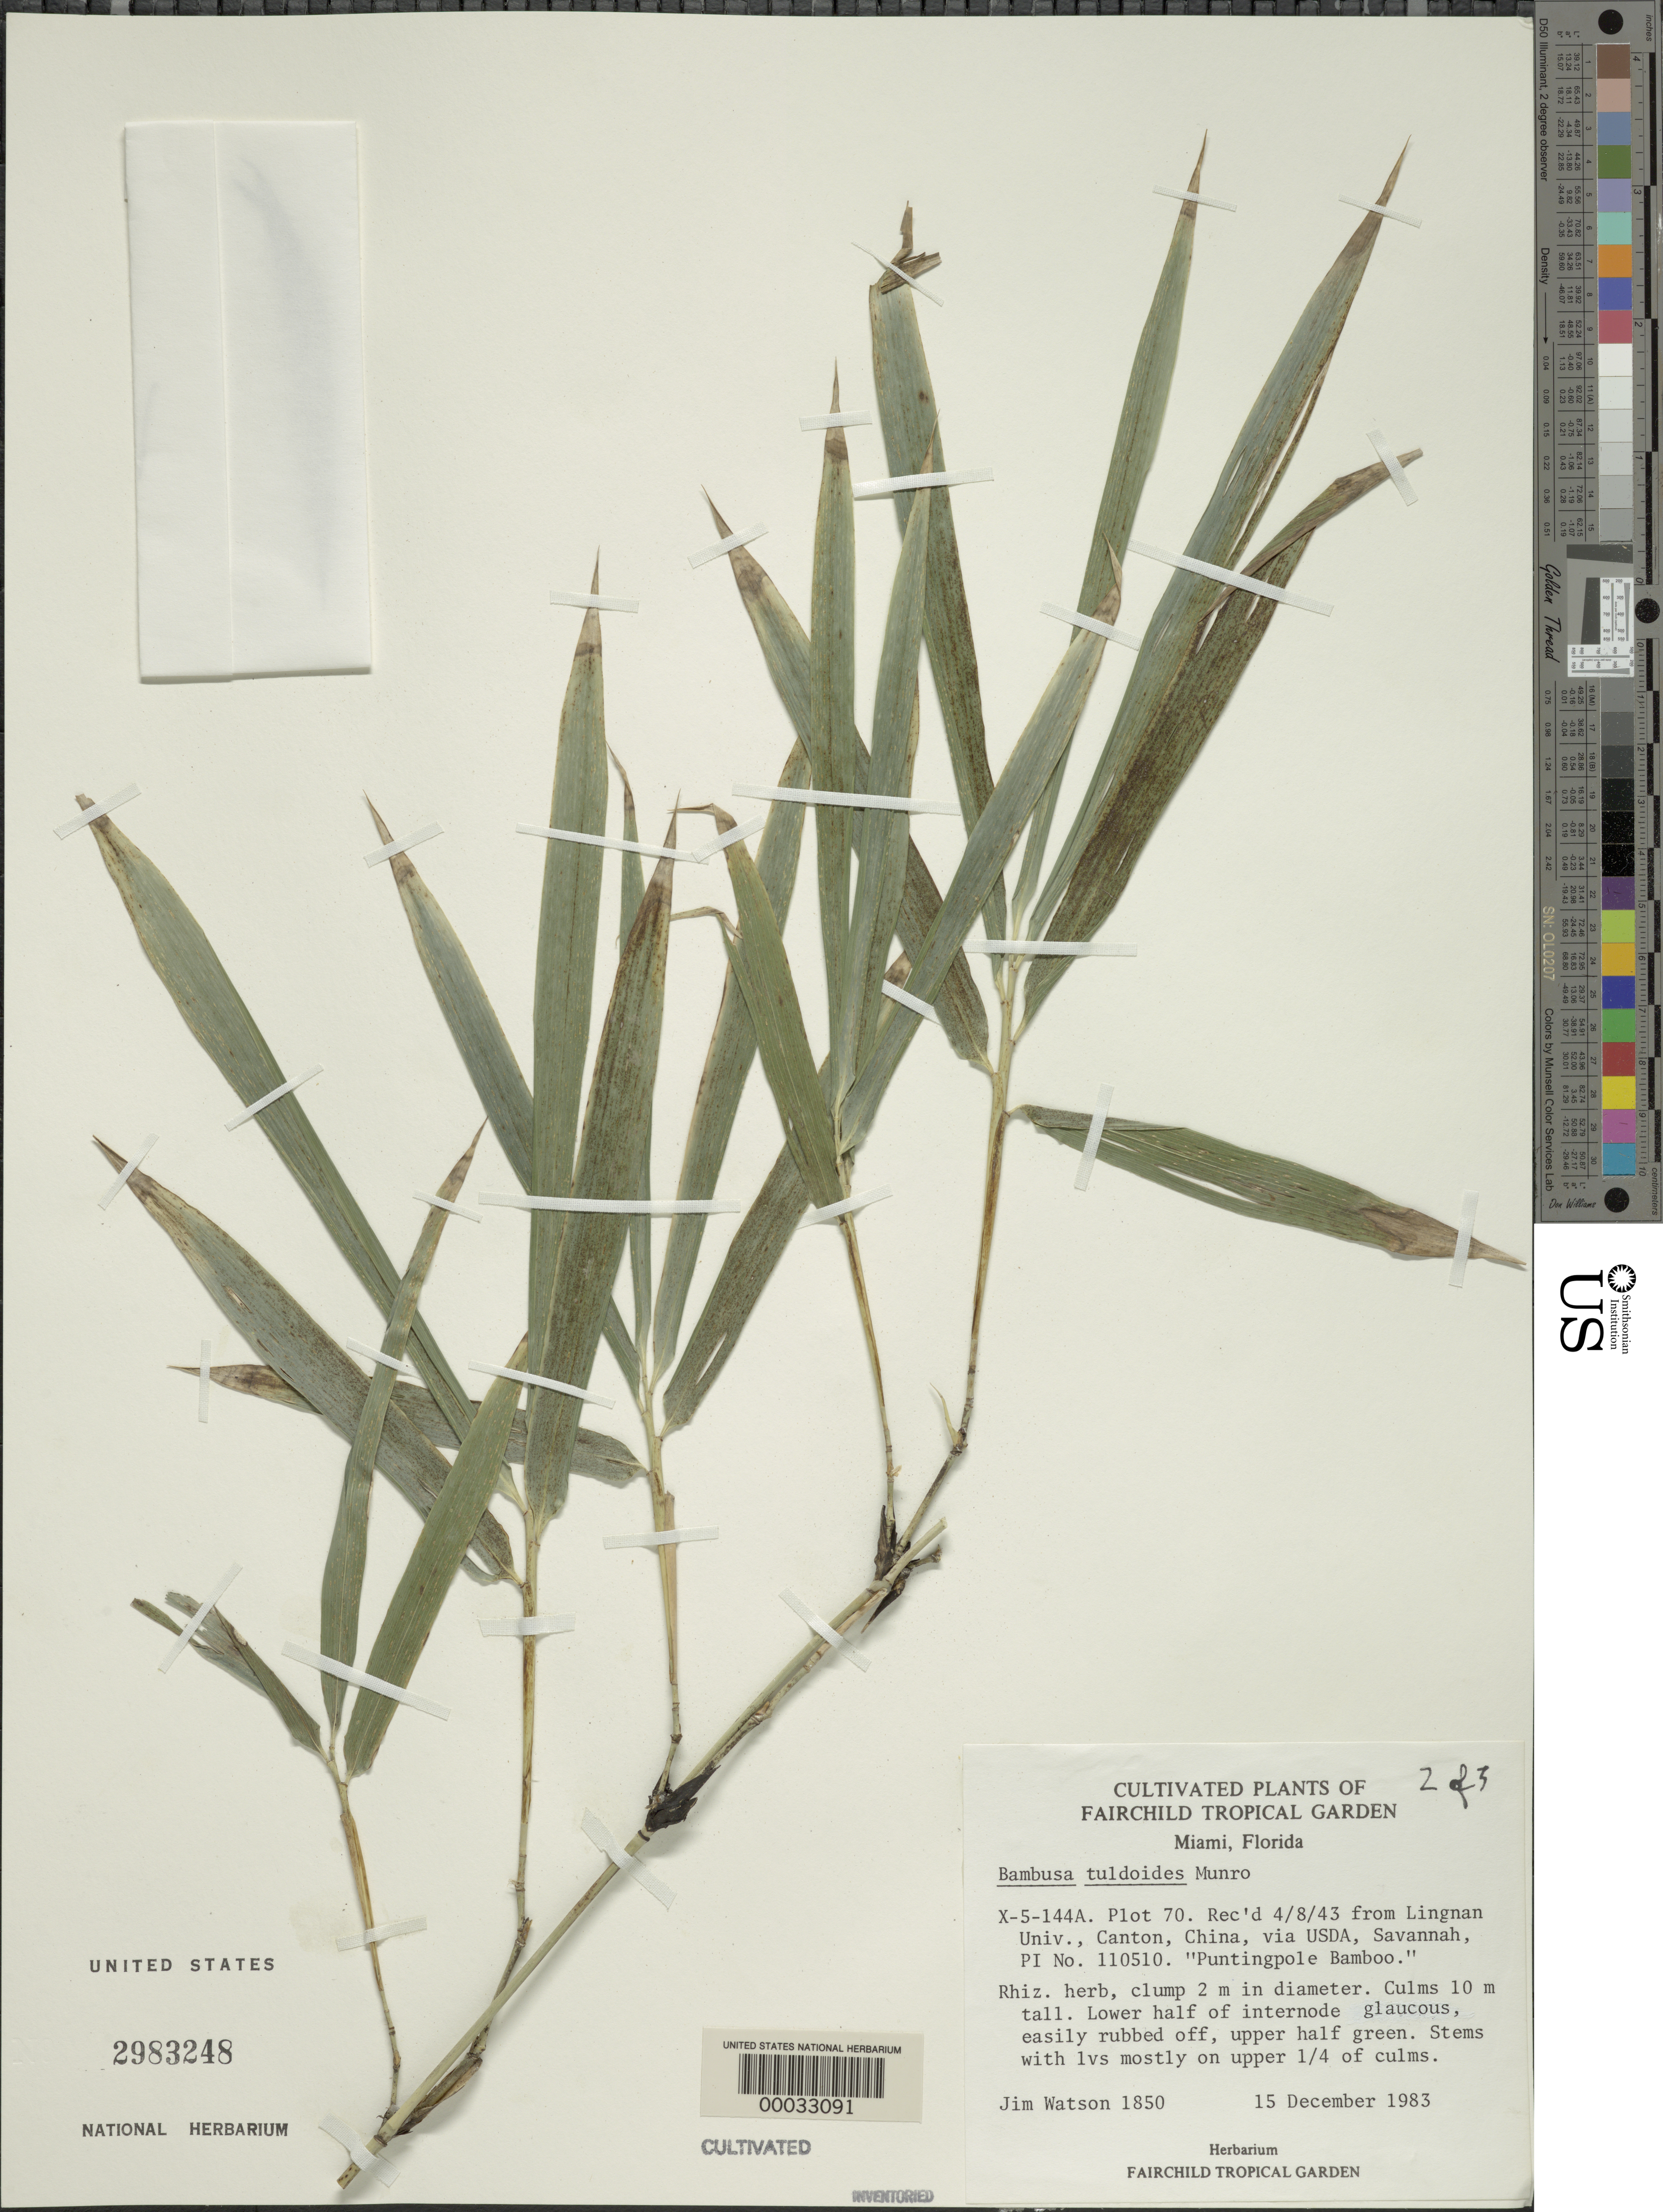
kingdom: Plantae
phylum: Tracheophyta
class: Liliopsida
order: Poales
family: Poaceae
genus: Bambusa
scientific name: Bambusa tuldoides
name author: Munro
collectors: J. Watson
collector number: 1850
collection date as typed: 15 Dec 1983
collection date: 1983-12-15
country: United States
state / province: Florida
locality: Fairchild tropical garden, miami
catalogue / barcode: US 2983248